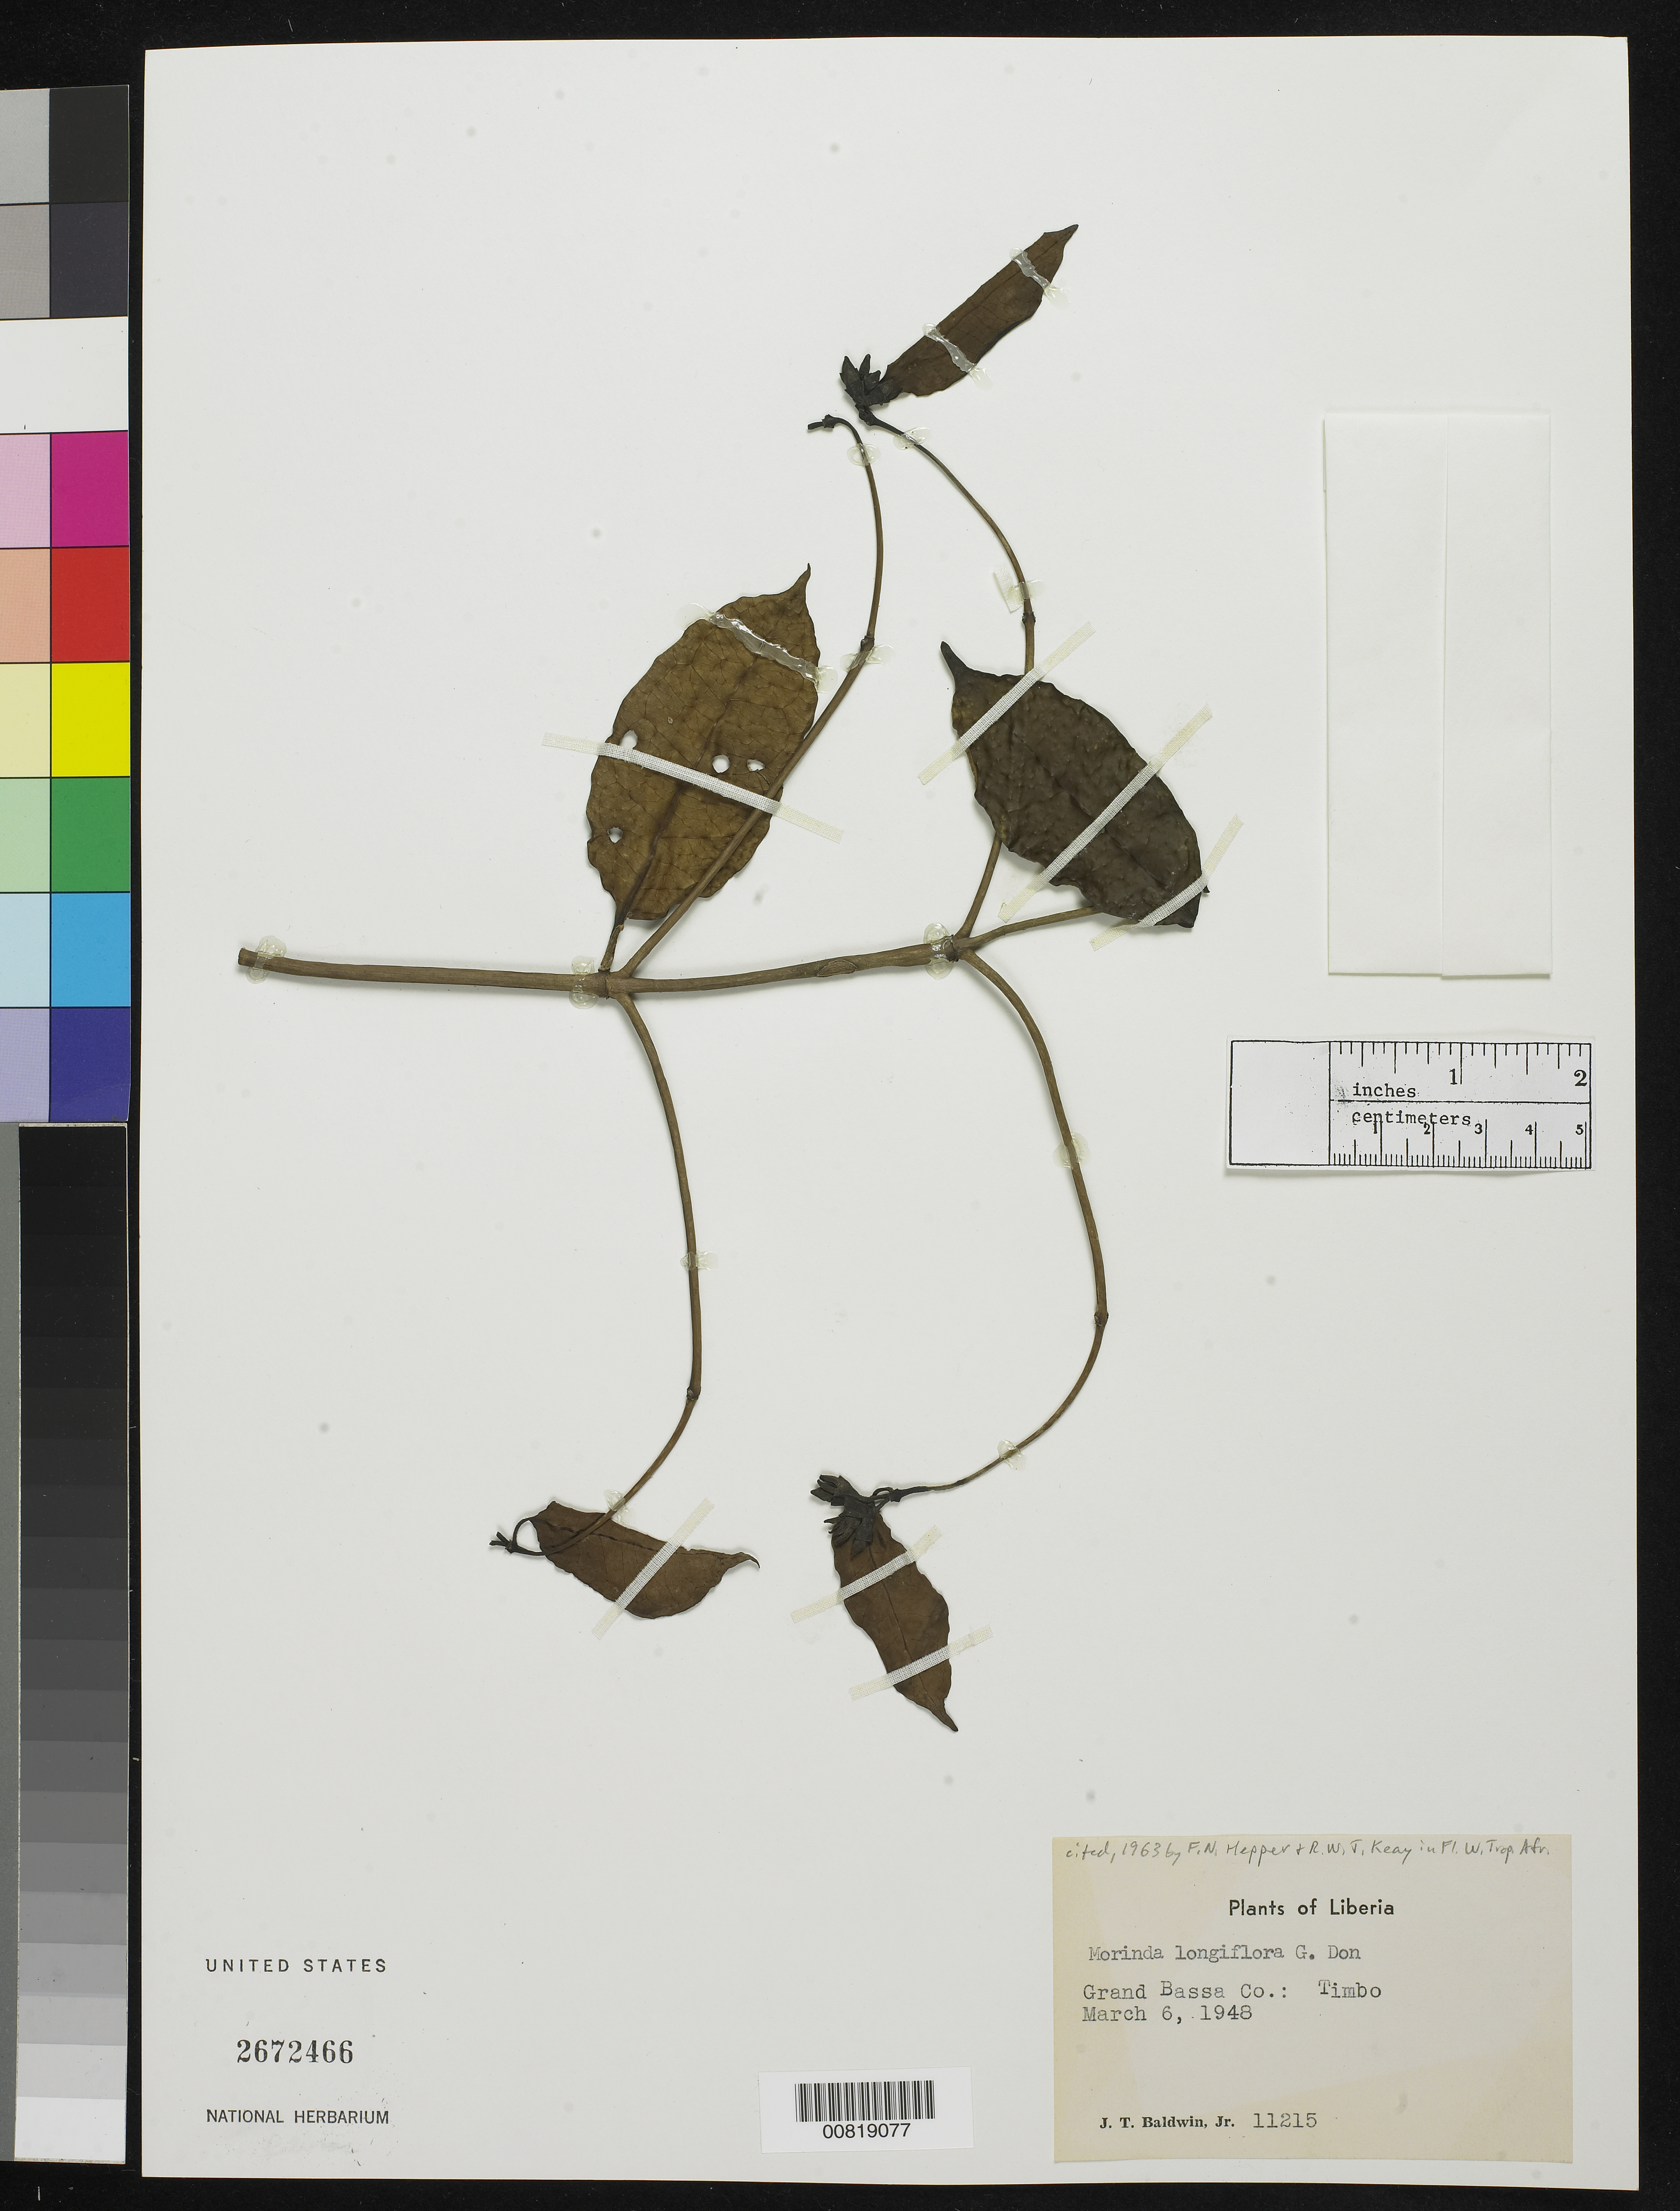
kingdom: Plantae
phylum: Tracheophyta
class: Magnoliopsida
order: Gentianales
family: Rubiaceae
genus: Morinda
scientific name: Morinda longiflora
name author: G. Don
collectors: J. T. Baldwin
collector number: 11215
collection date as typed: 6 Mar 1948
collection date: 1948-03-06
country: Liberia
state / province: Grand Bassa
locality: Timbo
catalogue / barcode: US 2672466